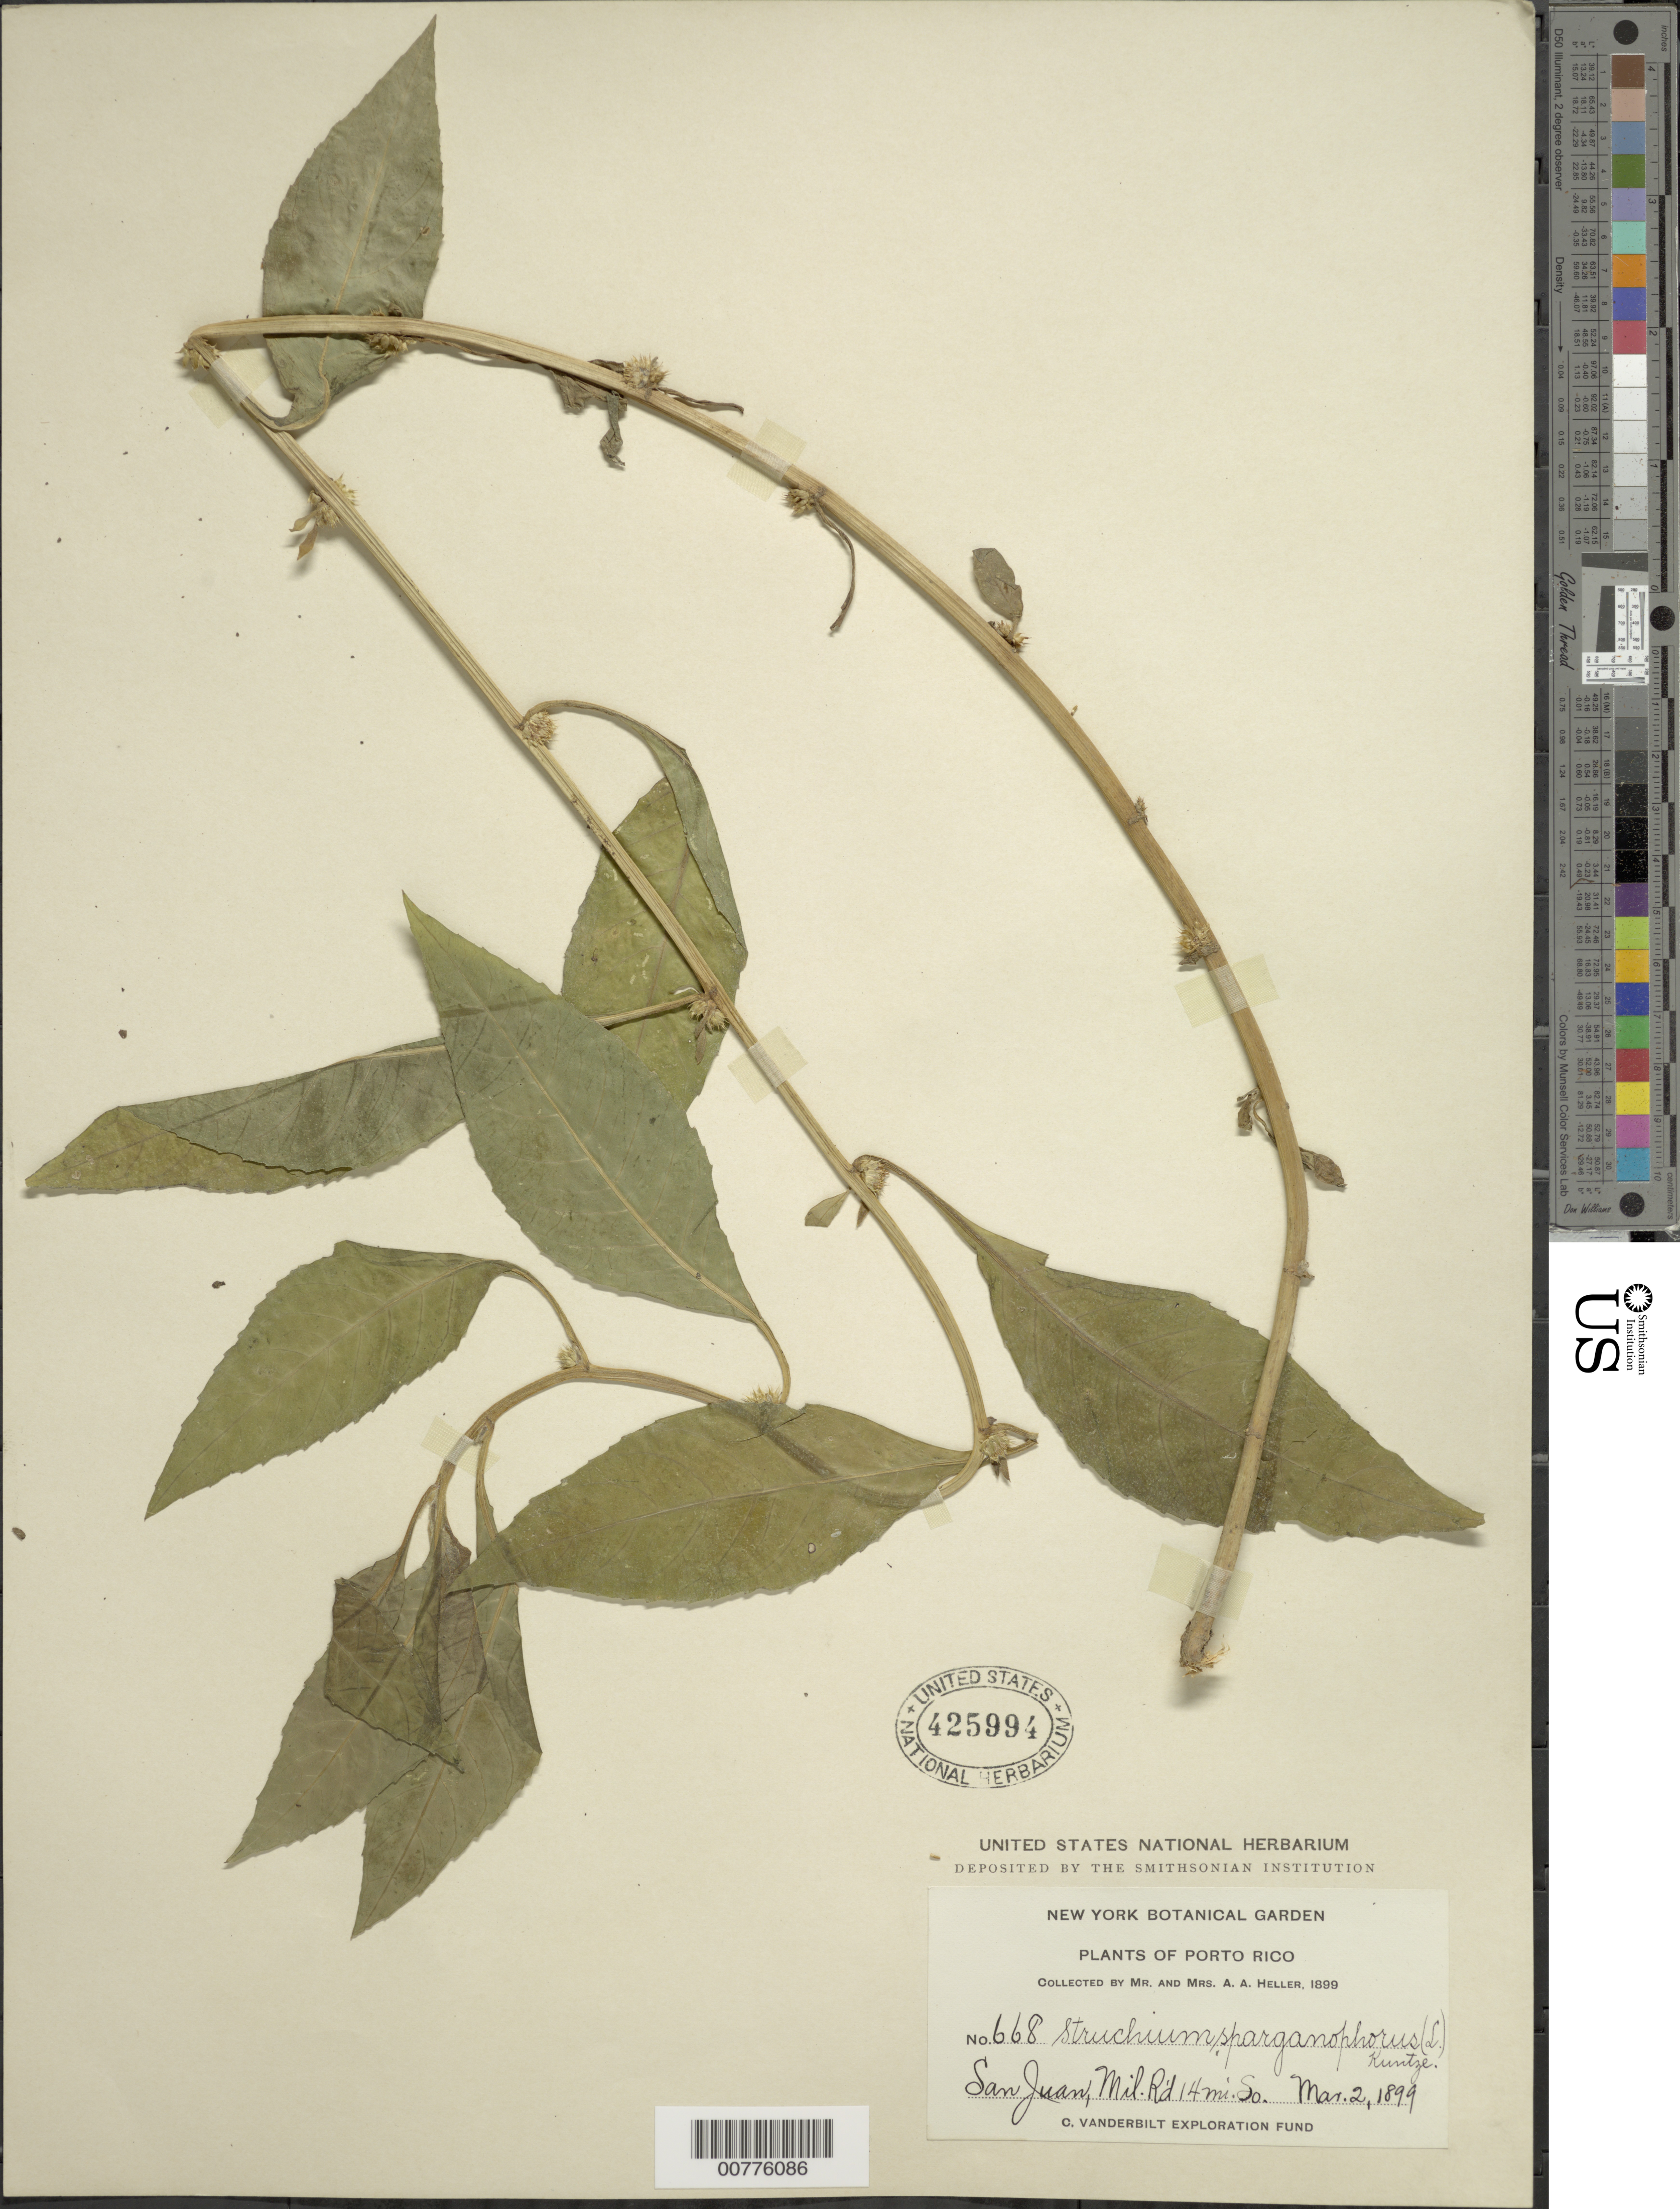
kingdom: Plantae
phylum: Tracheophyta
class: Magnoliopsida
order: Asterales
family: Asteraceae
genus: Struchium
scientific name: Struchium sparganophorum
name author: (L.) Kuntze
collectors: A. A. Heller & E. G. Heller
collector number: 668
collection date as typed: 02 Mar 1899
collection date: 1899-03-02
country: Puerto Rico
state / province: San Juan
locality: San Juan, Mil Rd. 14 mo. So.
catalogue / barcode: US 425994